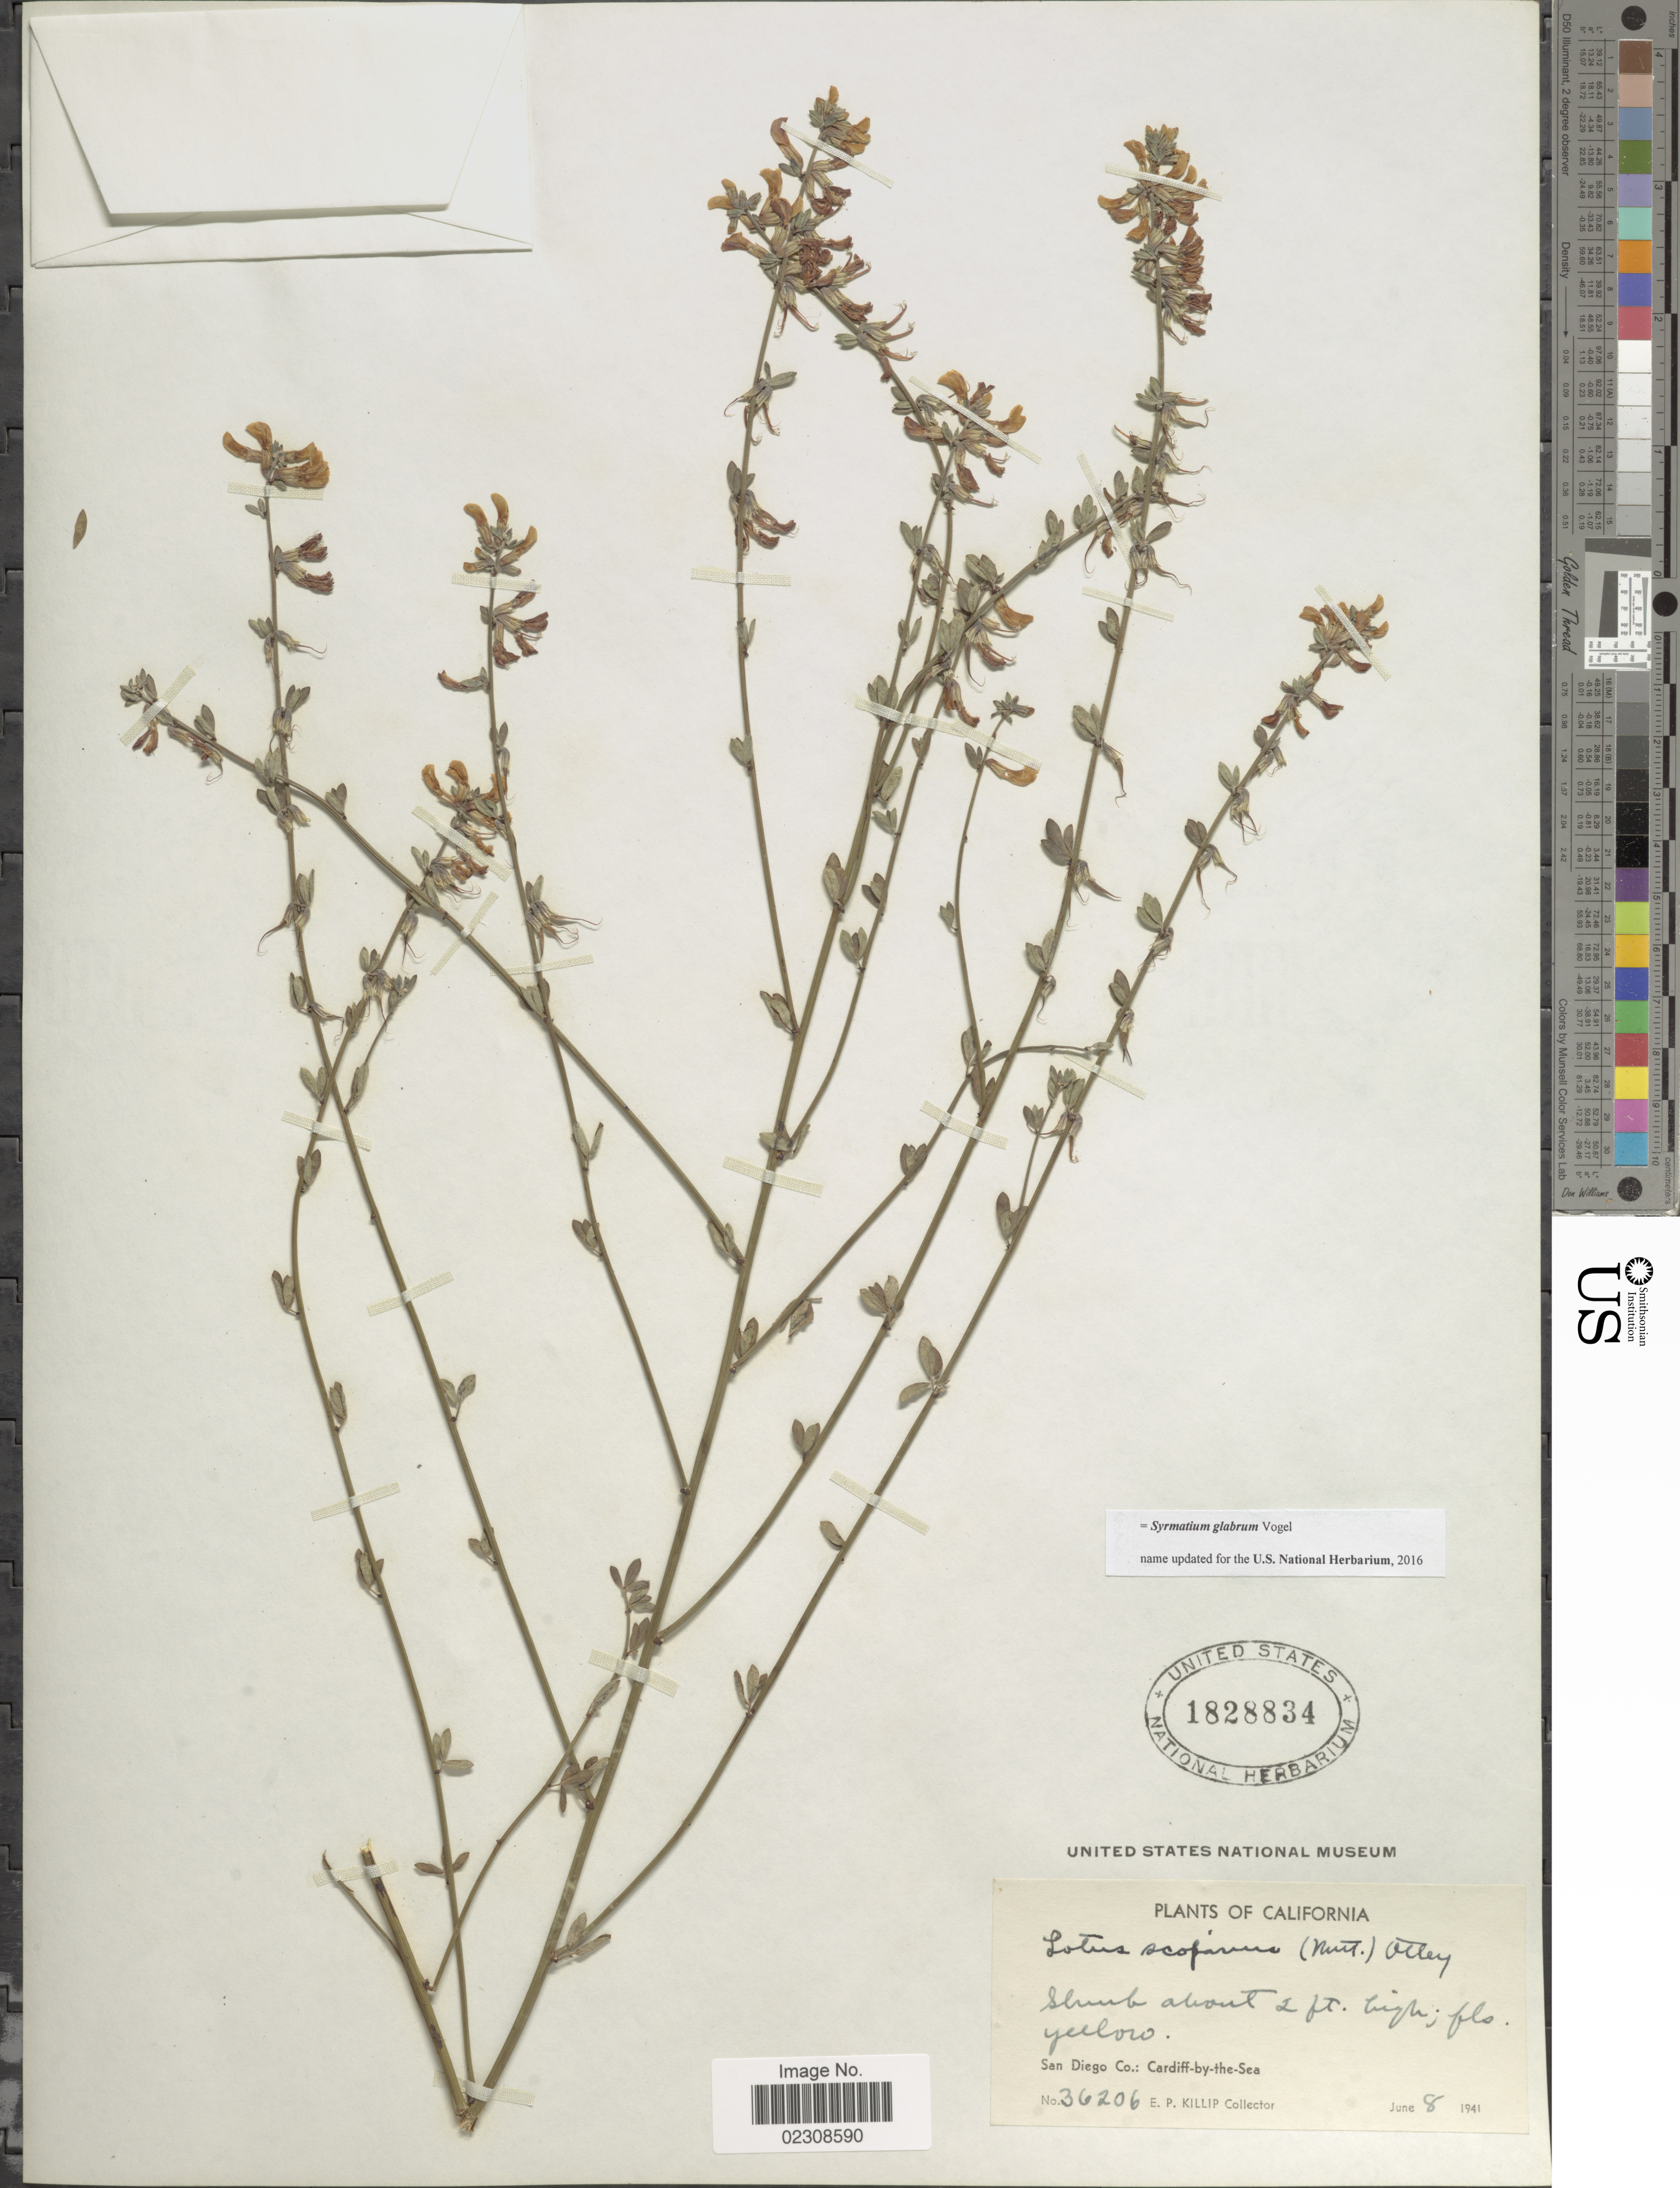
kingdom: Plantae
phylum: Tracheophyta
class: Magnoliopsida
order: Fabales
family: Fabaceae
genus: Syrmatium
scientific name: Syrmatium glabrum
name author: Vogel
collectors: E. P. Killip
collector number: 36203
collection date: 1941-06-08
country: United States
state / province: California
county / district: San Diego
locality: San Diego Co.: Cardiff-by-the-Sea.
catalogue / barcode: US 1828834